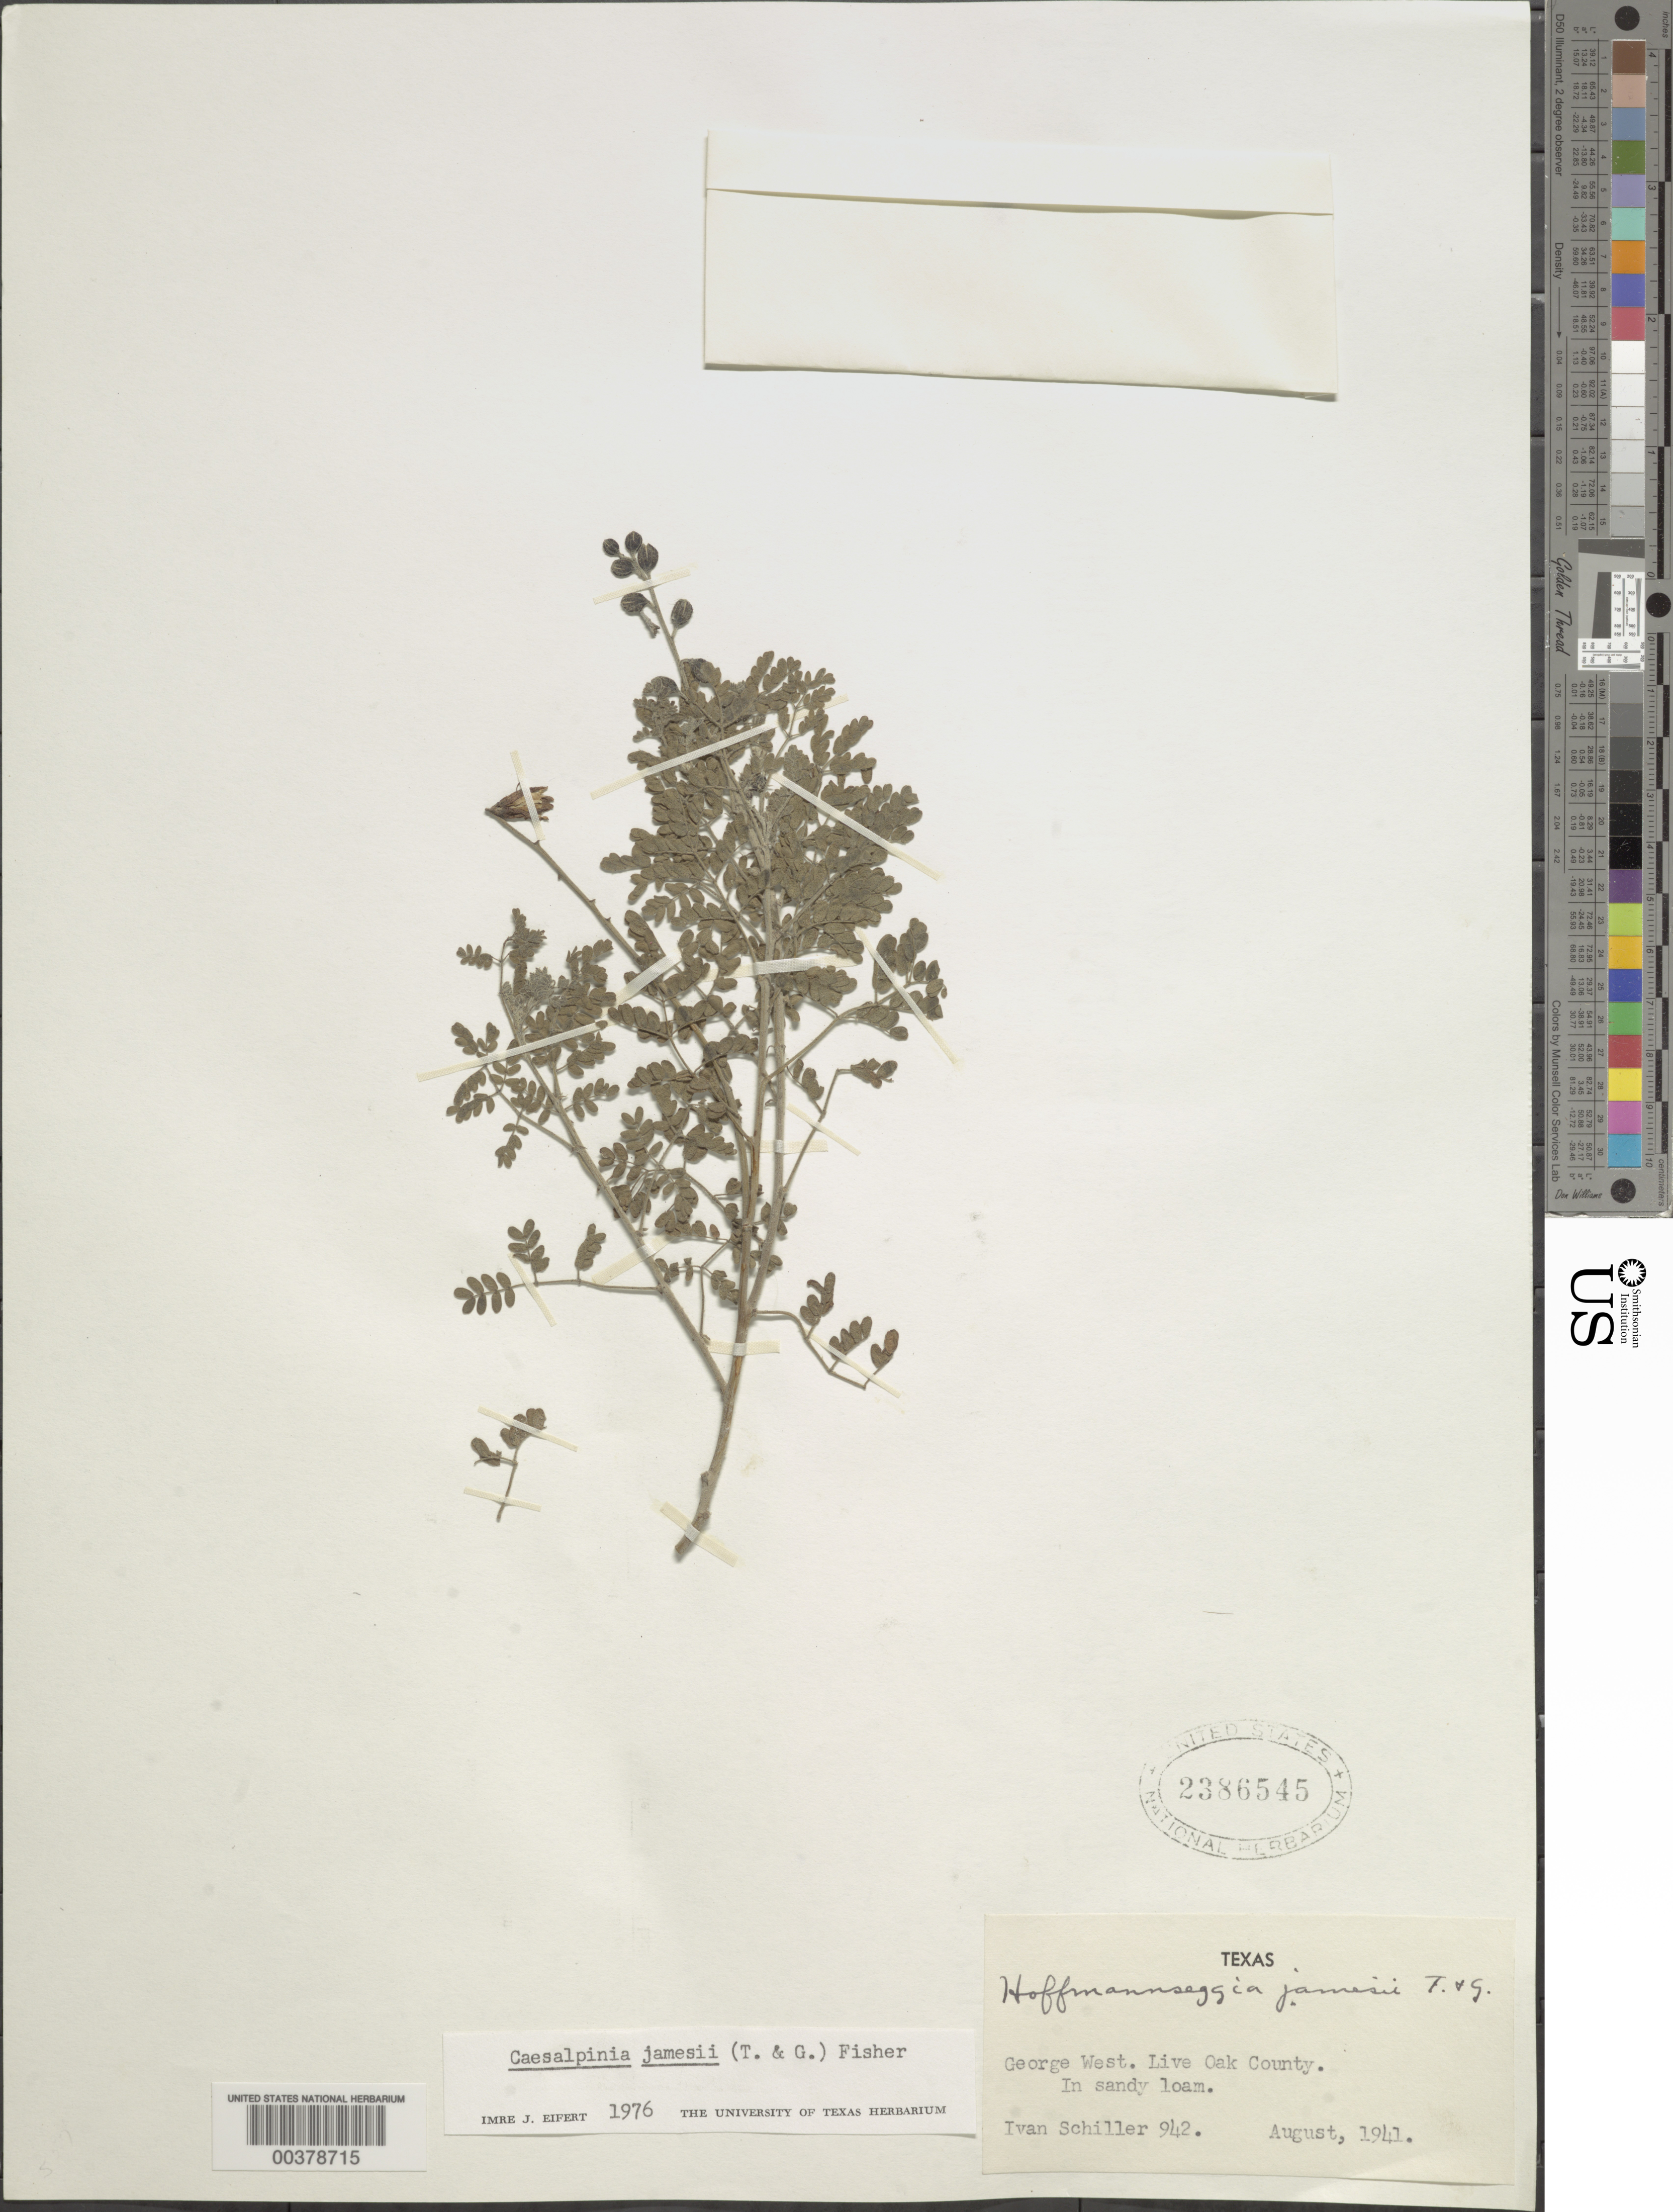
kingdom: Plantae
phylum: Tracheophyta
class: Magnoliopsida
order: Fabales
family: Fabaceae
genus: Pomaria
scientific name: Pomaria jamesii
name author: (Torr. & A. Gray) Walp.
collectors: I. Schiller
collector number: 942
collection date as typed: Aug 1941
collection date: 1941-08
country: United States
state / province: Texas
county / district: Live Oak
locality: George west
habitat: In sandy loam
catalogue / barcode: US 2386545